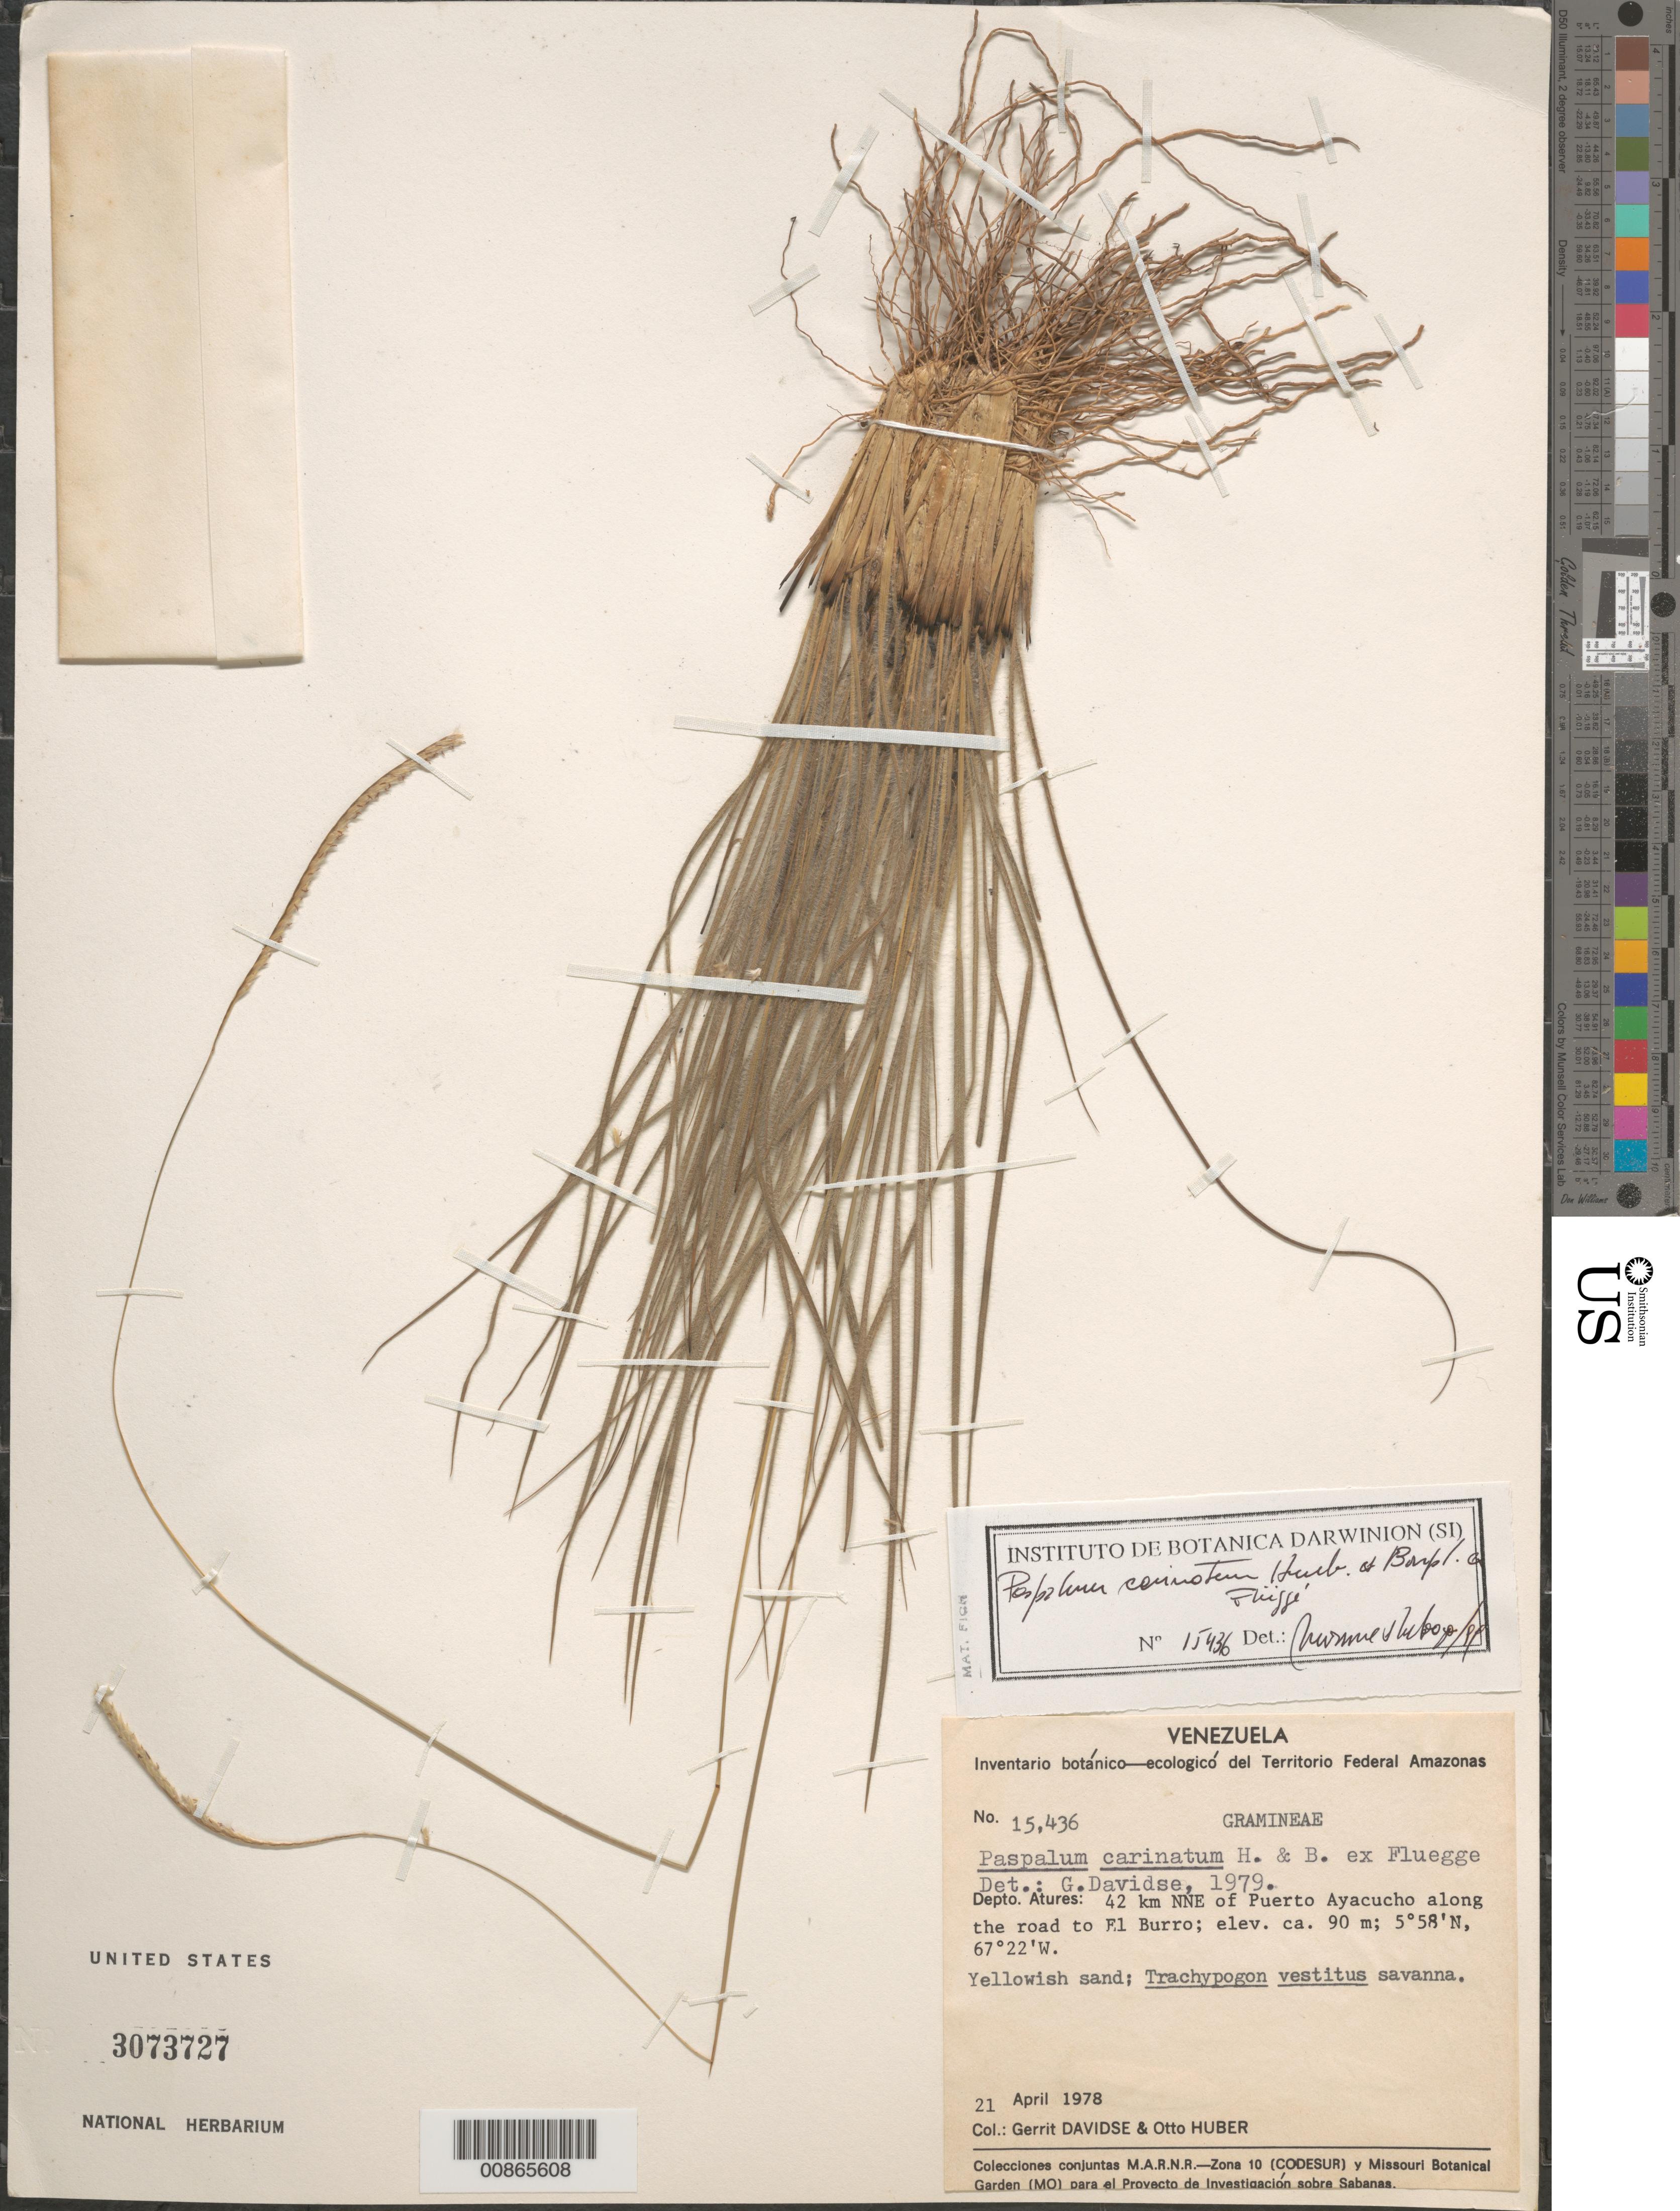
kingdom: Plantae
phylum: Tracheophyta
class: Liliopsida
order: Poales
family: Poaceae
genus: Paspalum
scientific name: Paspalum carinatum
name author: Humb. & Bonpl. ex Flüggé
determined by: Morrone, O. N., (SI), Instituto de Botánica Darwinion (Argentina)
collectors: G. Davidse & O. Huber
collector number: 15436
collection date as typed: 21-Apr-78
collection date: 1978-04-21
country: Venezuela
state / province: Amazonas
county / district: Atures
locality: Puerto Ayachuco, 42 km NNE of on road to El Burro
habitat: Yellowish sand; Trachypogon vestitus savanna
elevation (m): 90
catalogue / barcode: US 3073727